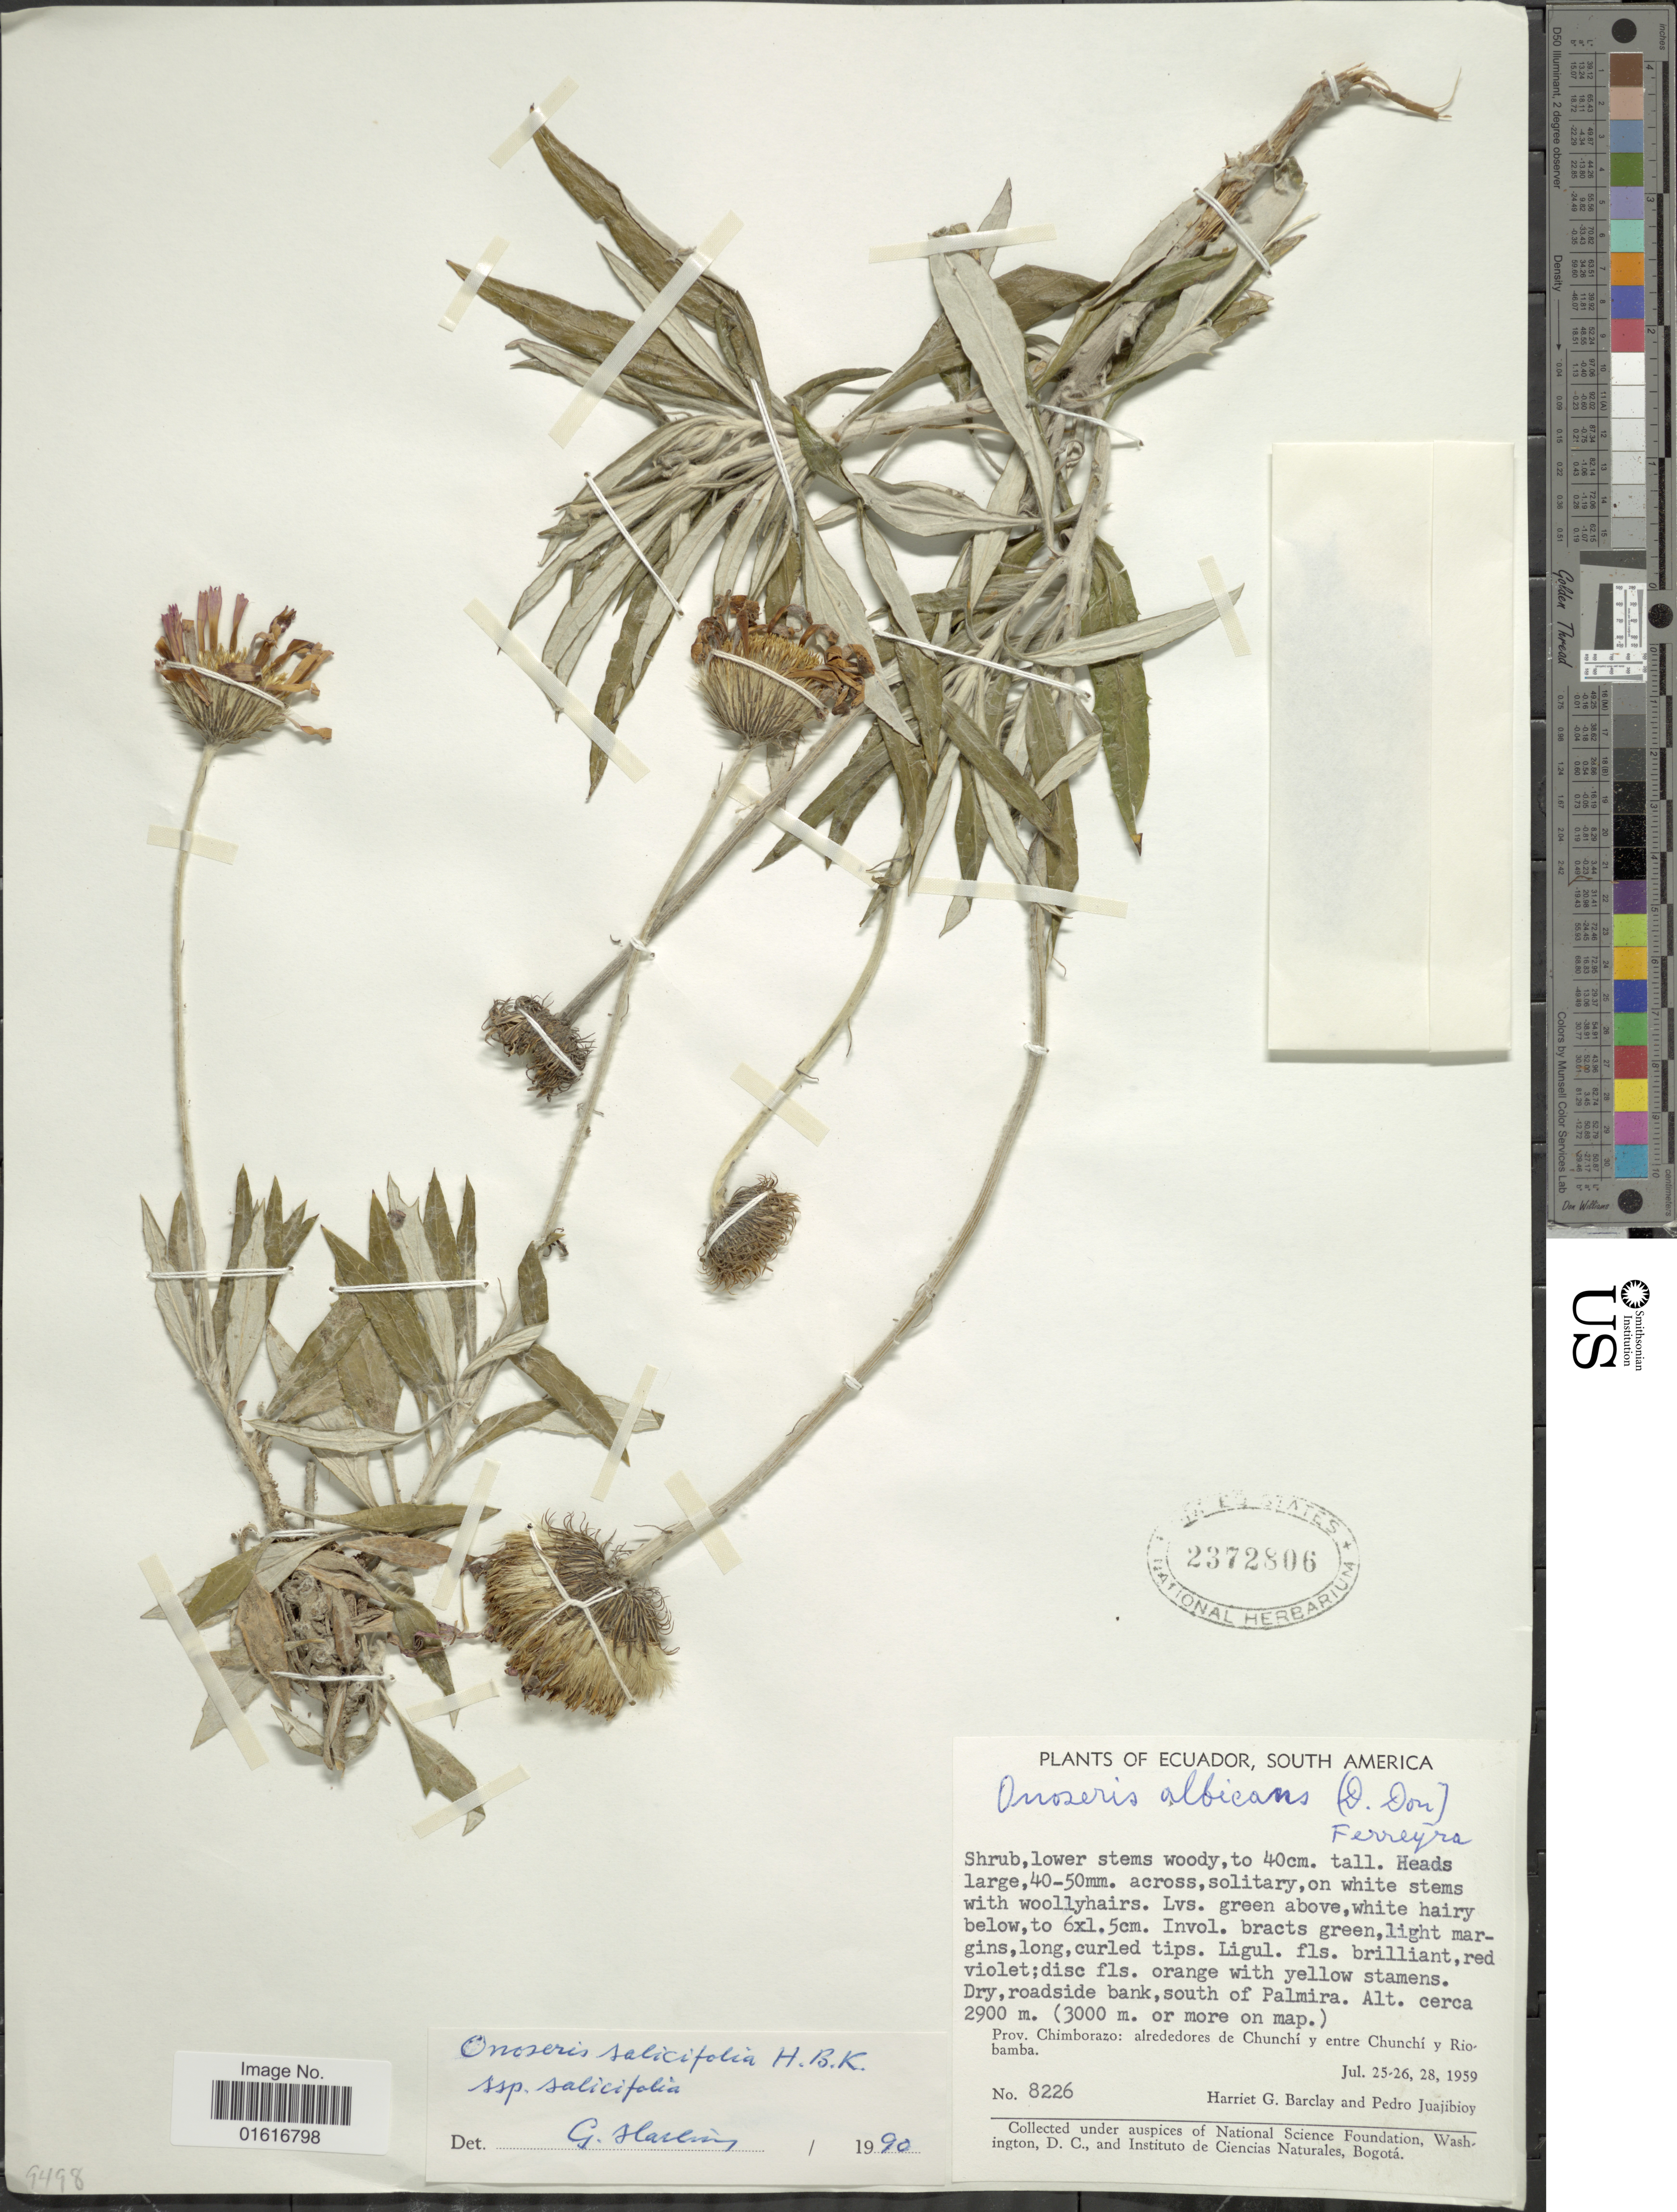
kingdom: Plantae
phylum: Tracheophyta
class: Magnoliopsida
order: Asterales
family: Asteraceae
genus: Onoseris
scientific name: Onoseris salicifolia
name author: Kunth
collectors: H. G. Barclay & P. Juajibioy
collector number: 8226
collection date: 1959-07-25/1959-07-28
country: Ecuador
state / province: Chimborazo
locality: Alrededores de Chunchi y entre Chunchi y Rio bamba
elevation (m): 2900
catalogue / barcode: US 2372806